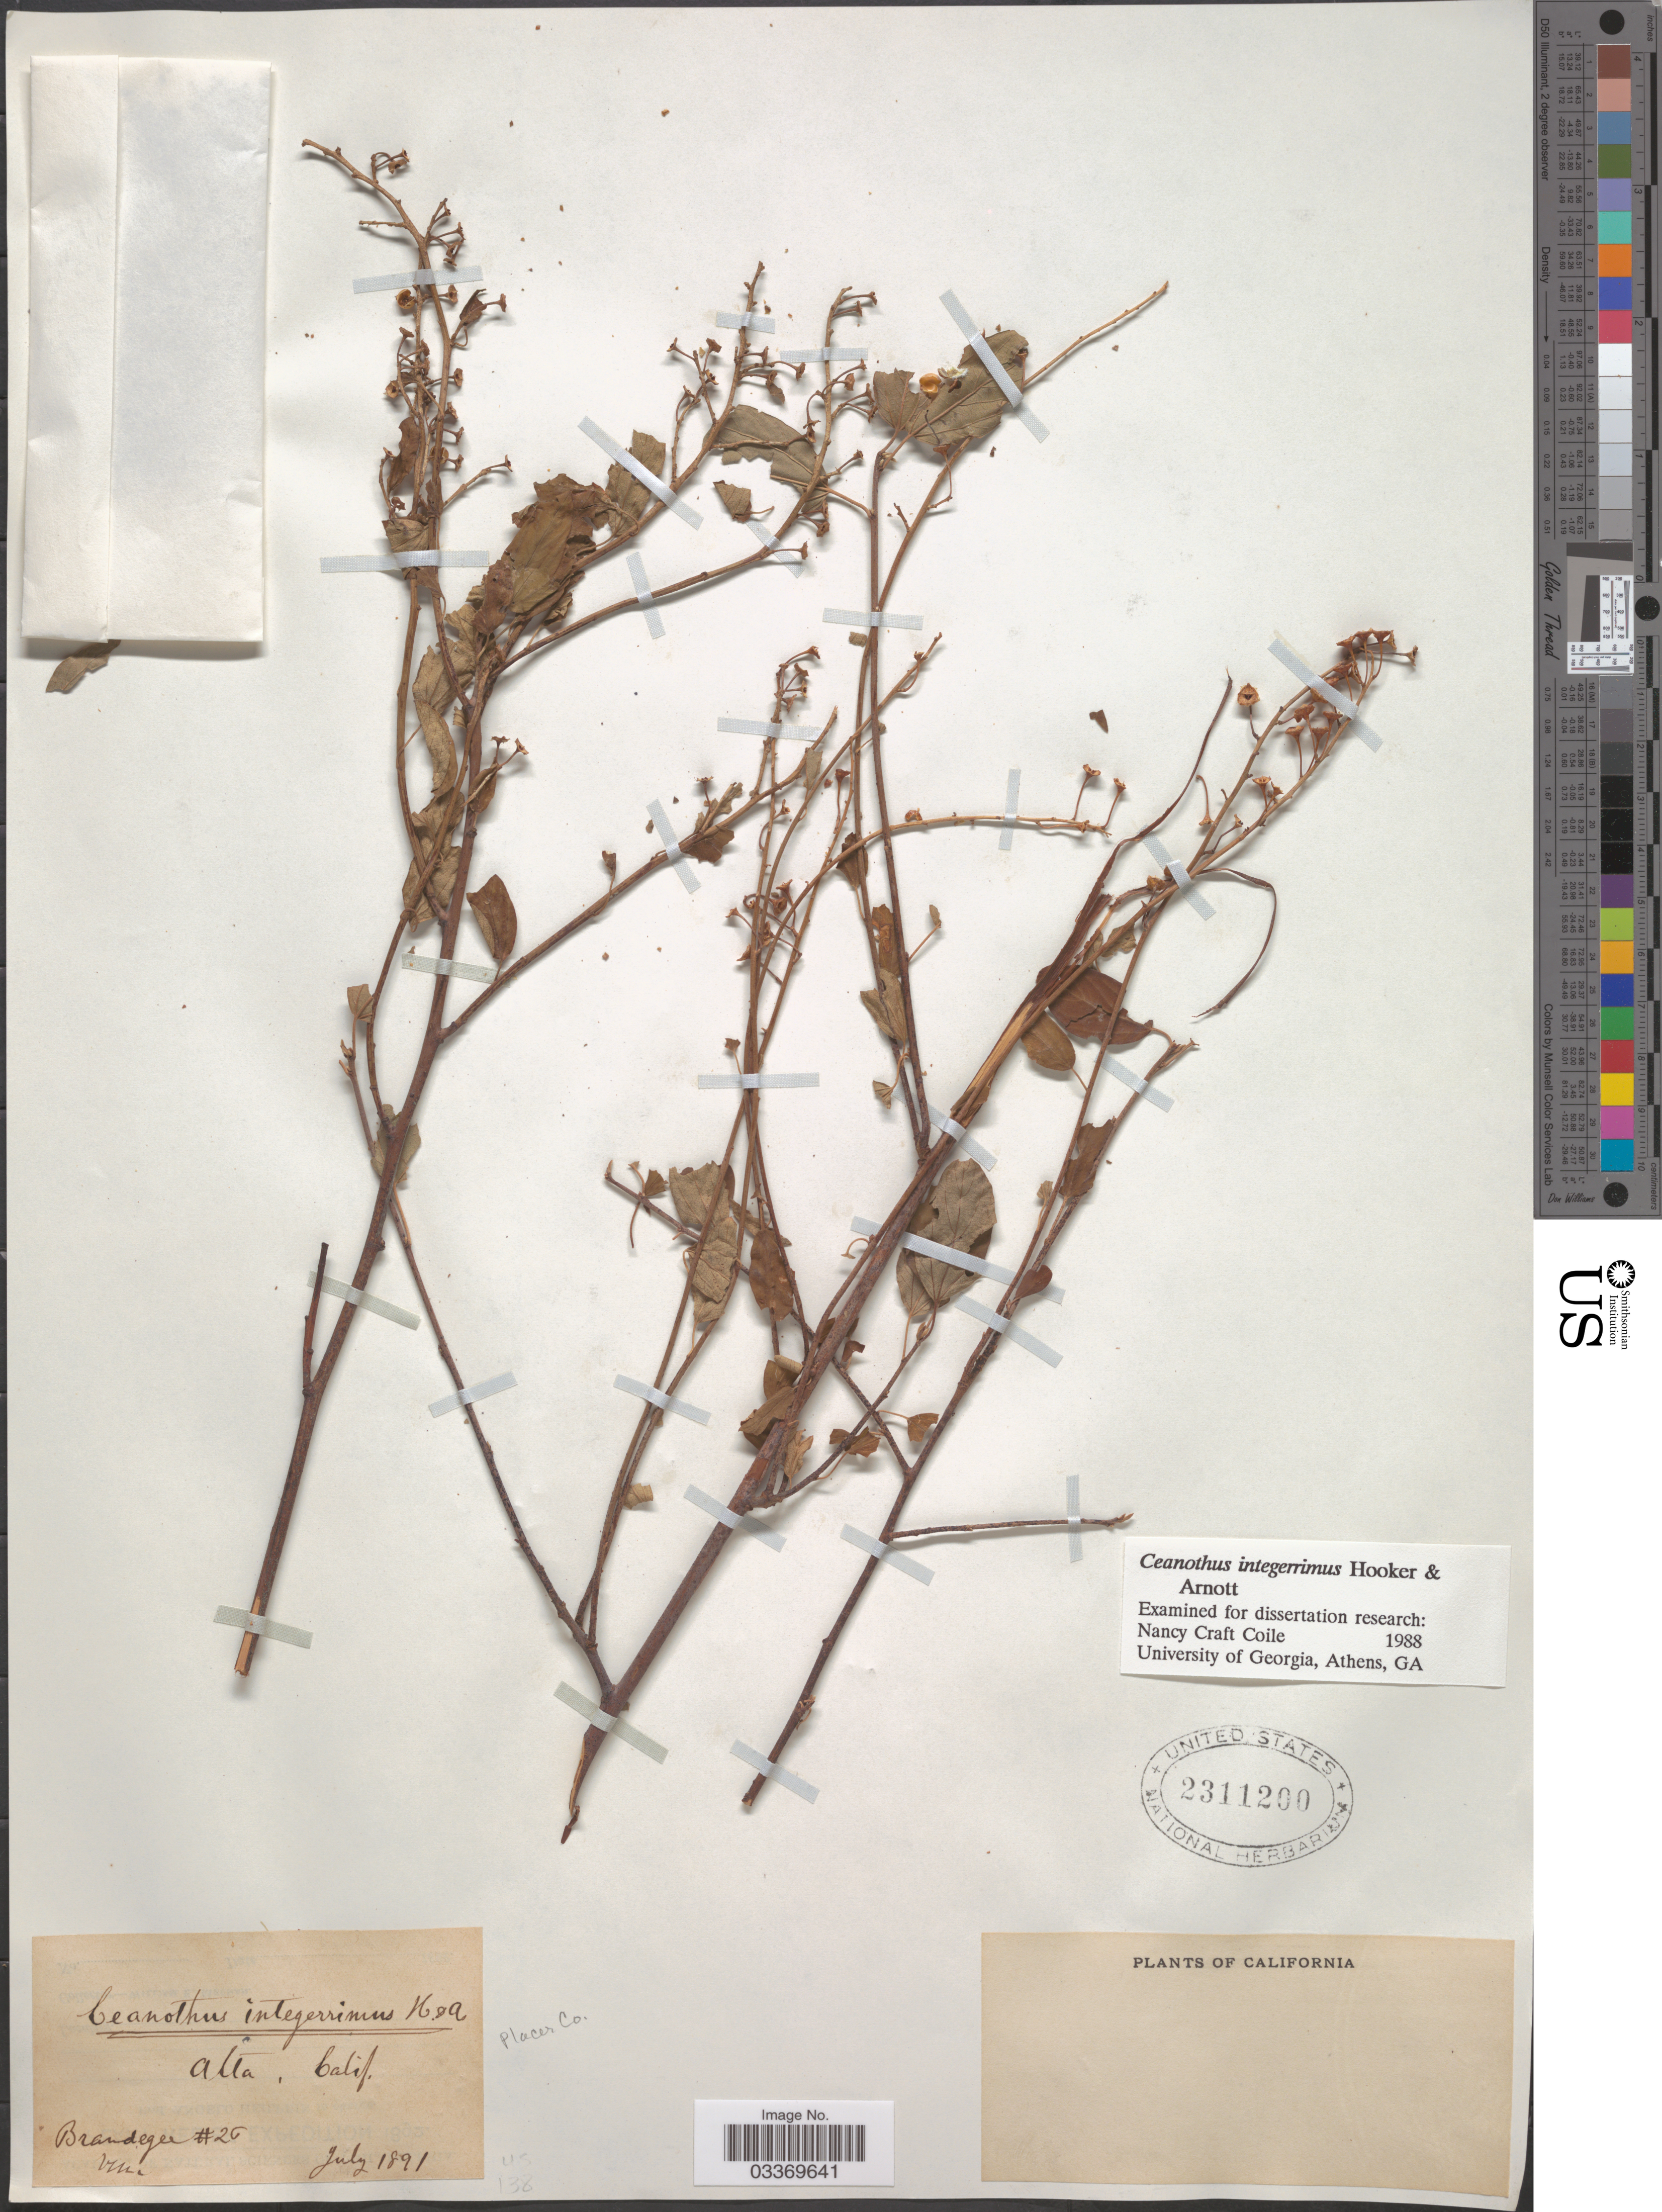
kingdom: Plantae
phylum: Tracheophyta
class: Magnoliopsida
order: Rosales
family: Rhamnaceae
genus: Ceanothus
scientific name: Ceanothus integerrimus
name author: Hook. & Arn.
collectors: -- Brandegee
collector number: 26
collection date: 1891-07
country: United States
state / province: California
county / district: Placer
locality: Placer Co. Alta.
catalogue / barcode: US 2311200